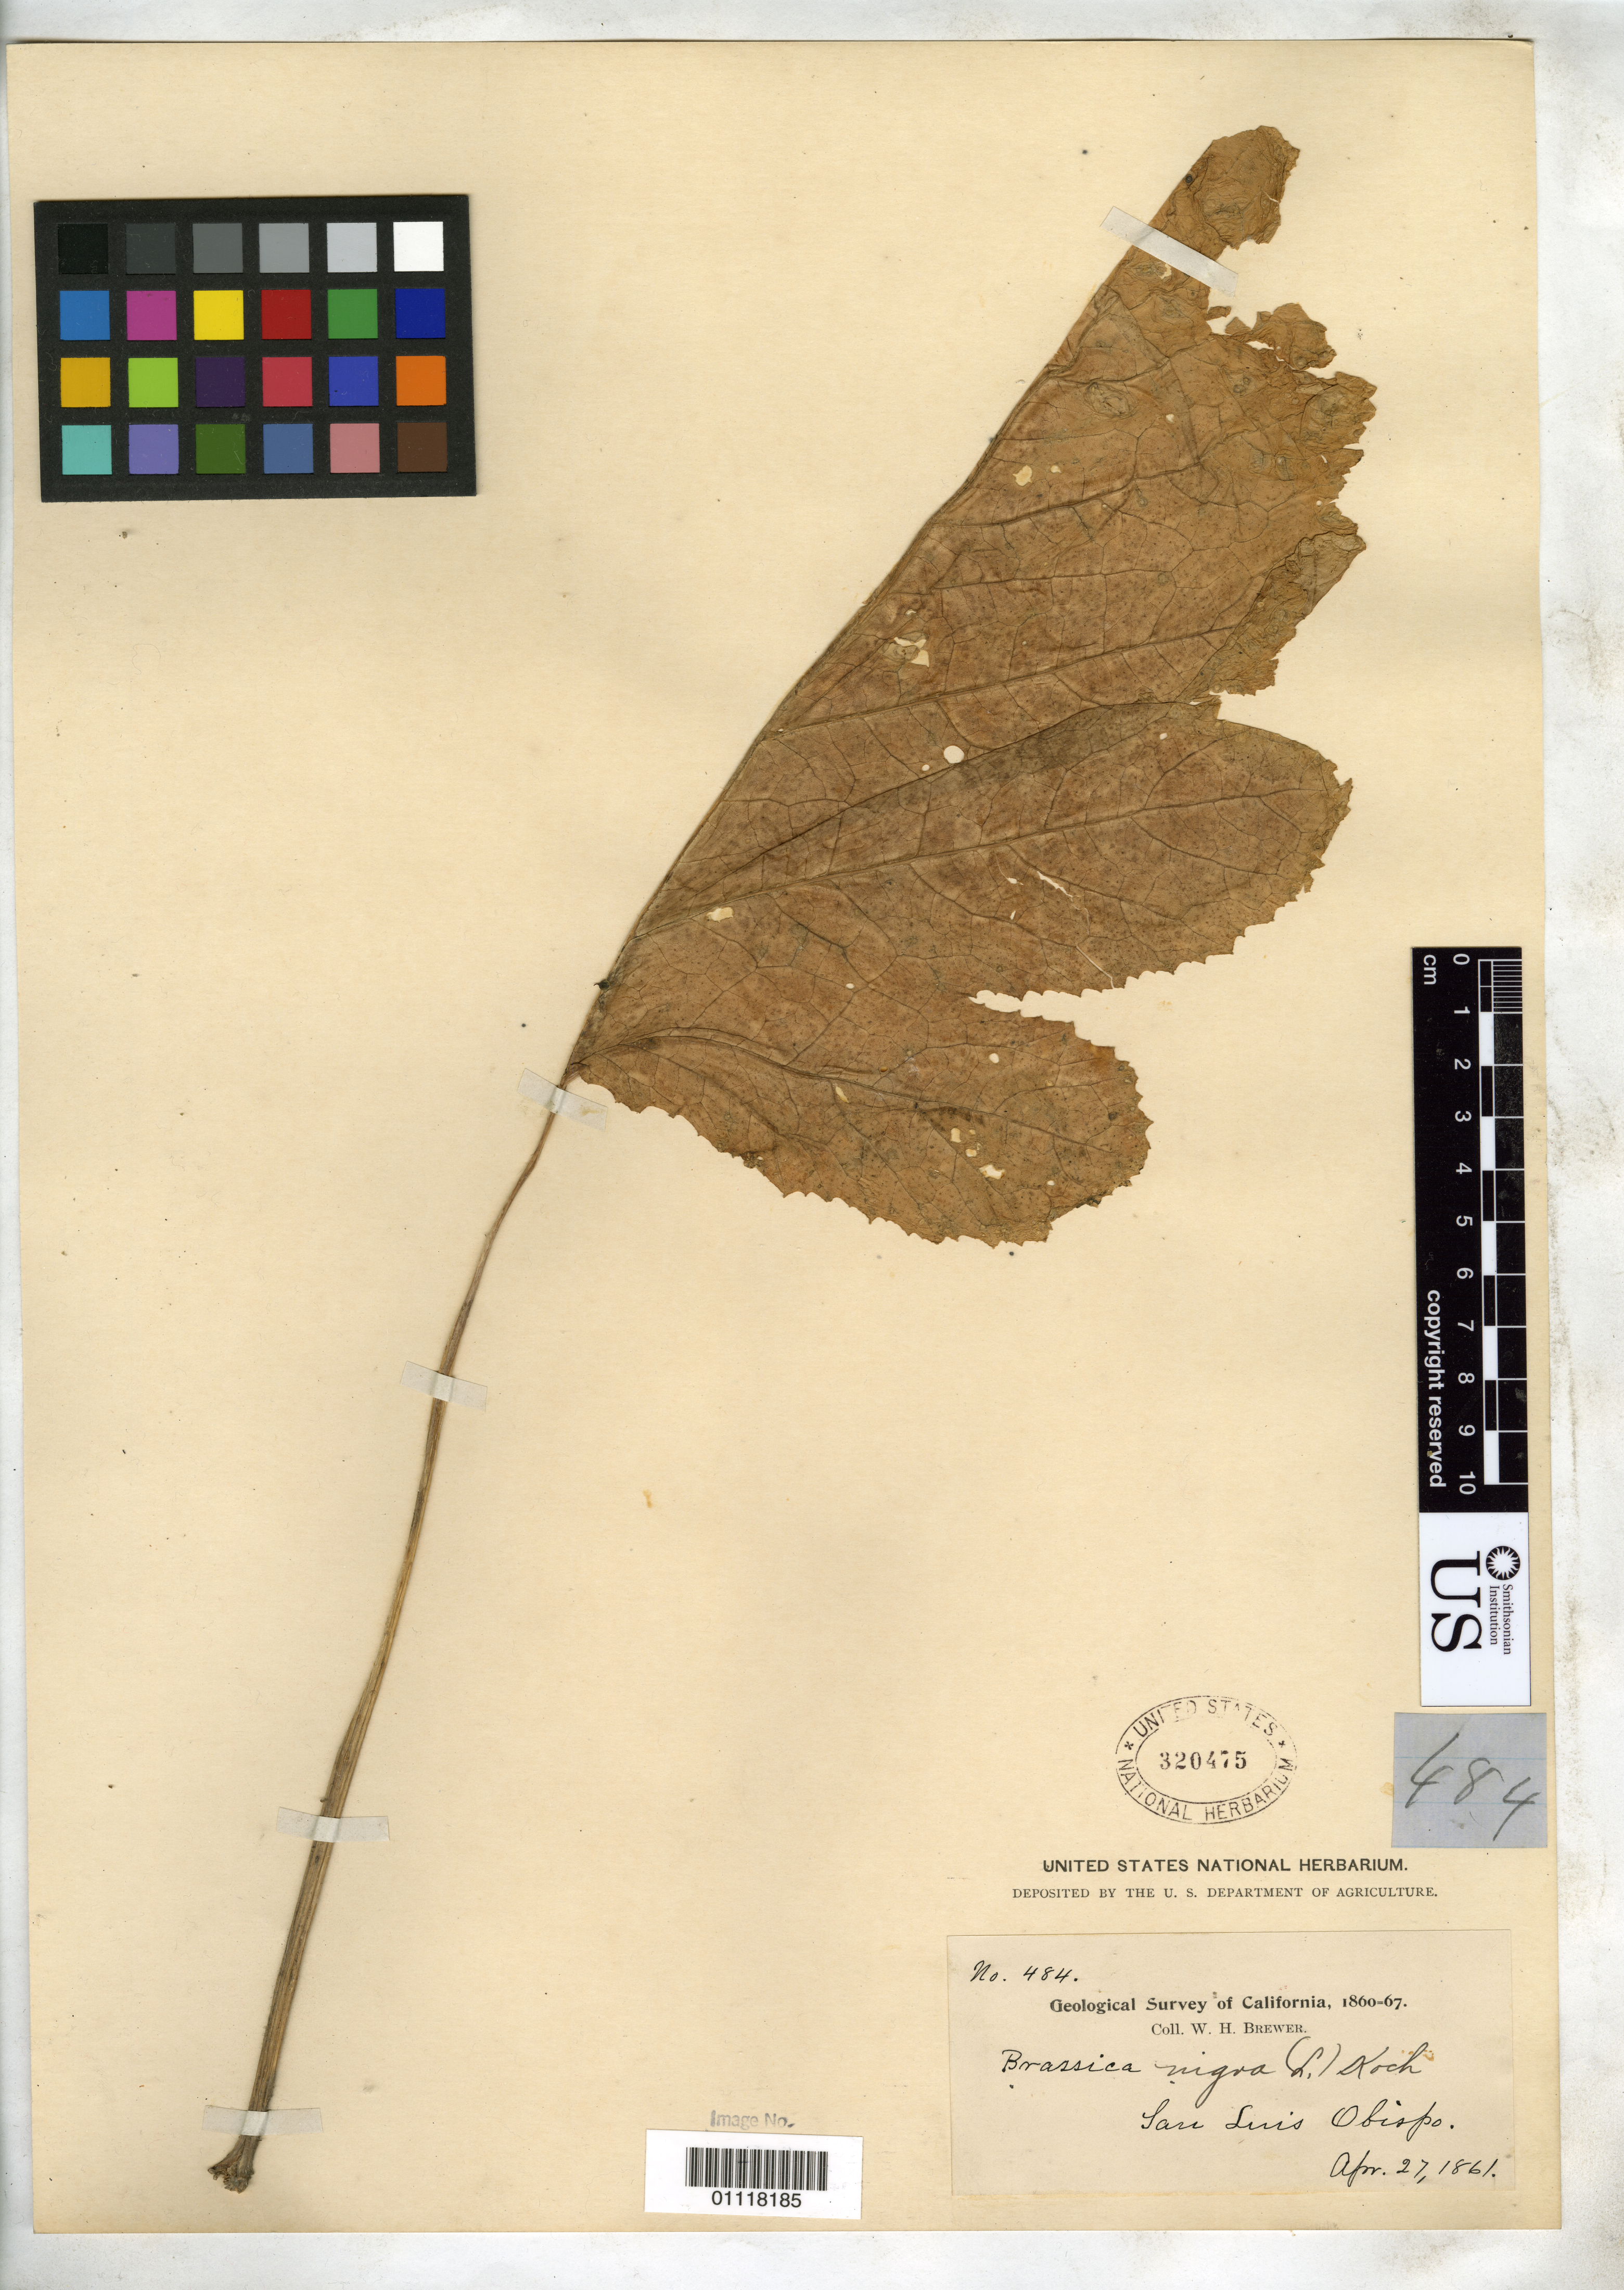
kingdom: Plantae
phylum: Tracheophyta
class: Magnoliopsida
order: Brassicales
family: Brassicaceae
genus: Brassica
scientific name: Brassica nigra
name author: (L.) W.D.J. Koch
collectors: W. H. Brewer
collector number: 484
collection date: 1861-04-27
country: United States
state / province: California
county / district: San Luis Obispo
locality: San Luis Obispo.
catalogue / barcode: US 320475